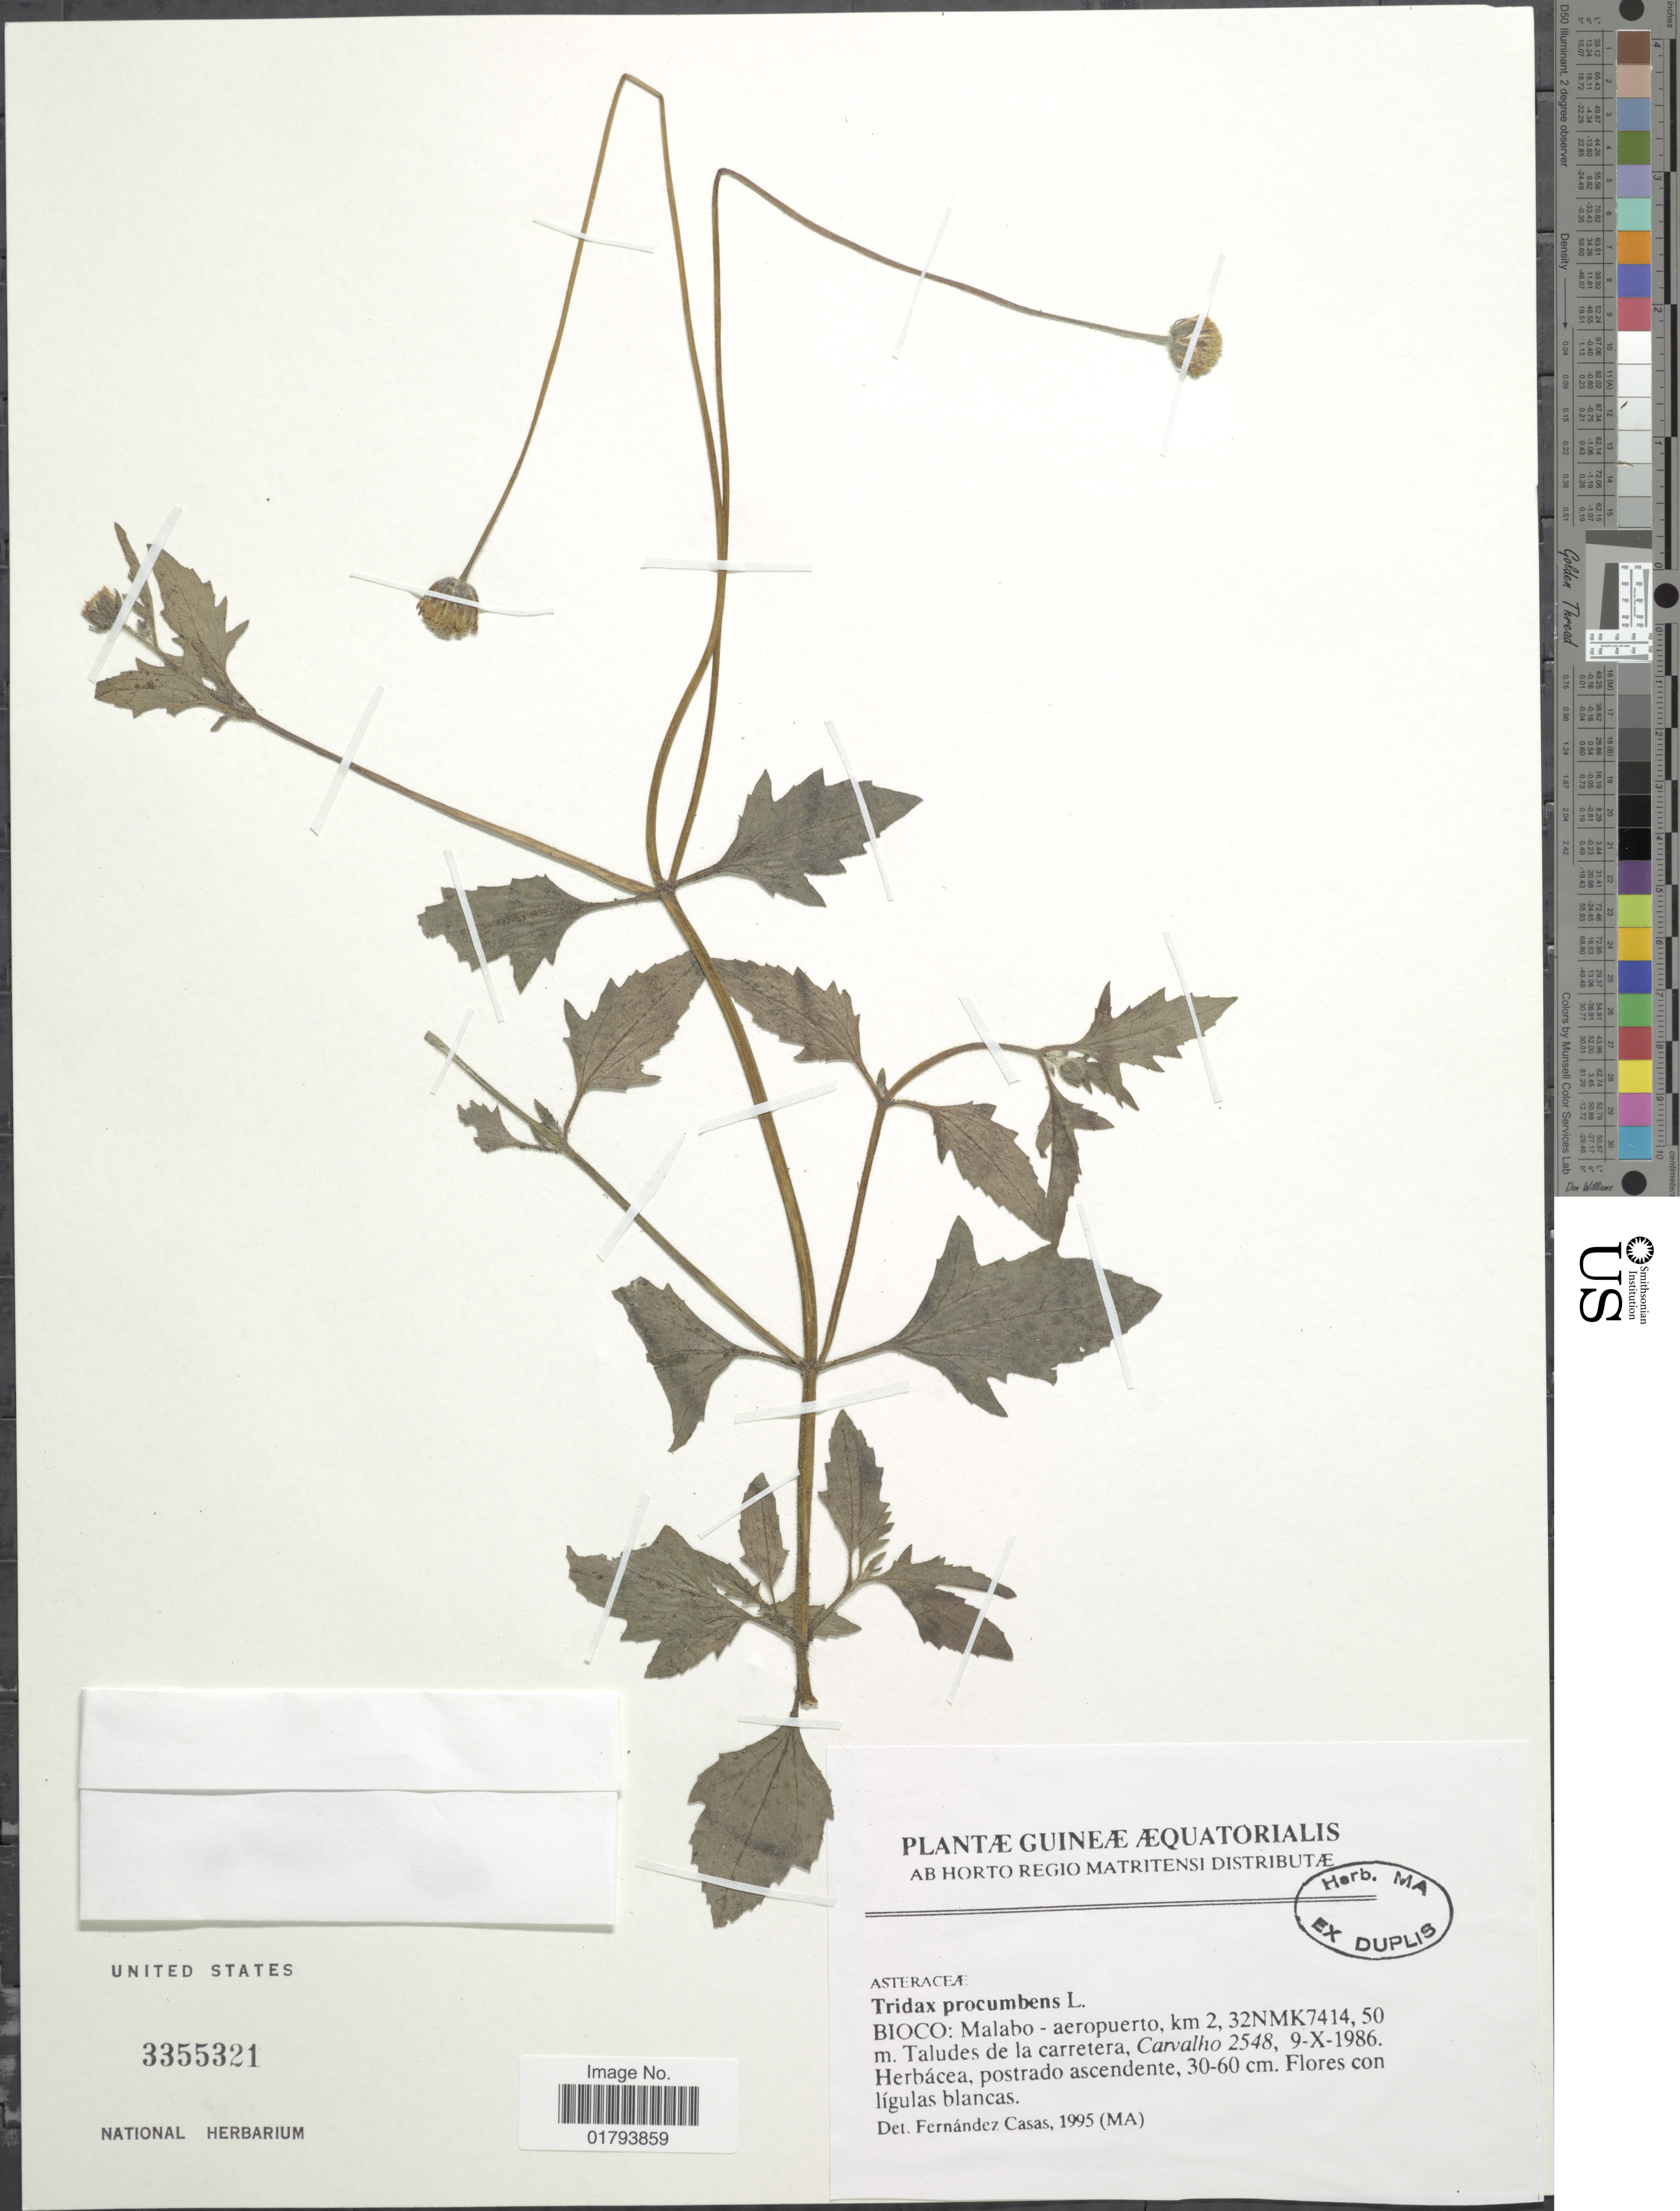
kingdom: Plantae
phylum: Tracheophyta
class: Magnoliopsida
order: Asterales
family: Asteraceae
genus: Tridax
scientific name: Tridax procumbens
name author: L.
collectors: Carvalho, --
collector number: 2548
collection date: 1986-10-09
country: Equatorial Guinea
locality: Bioco: Malabo - aeropuerto, km 2. 32NMK7414,50 m. Taludes de la carretera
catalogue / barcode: US 3355321